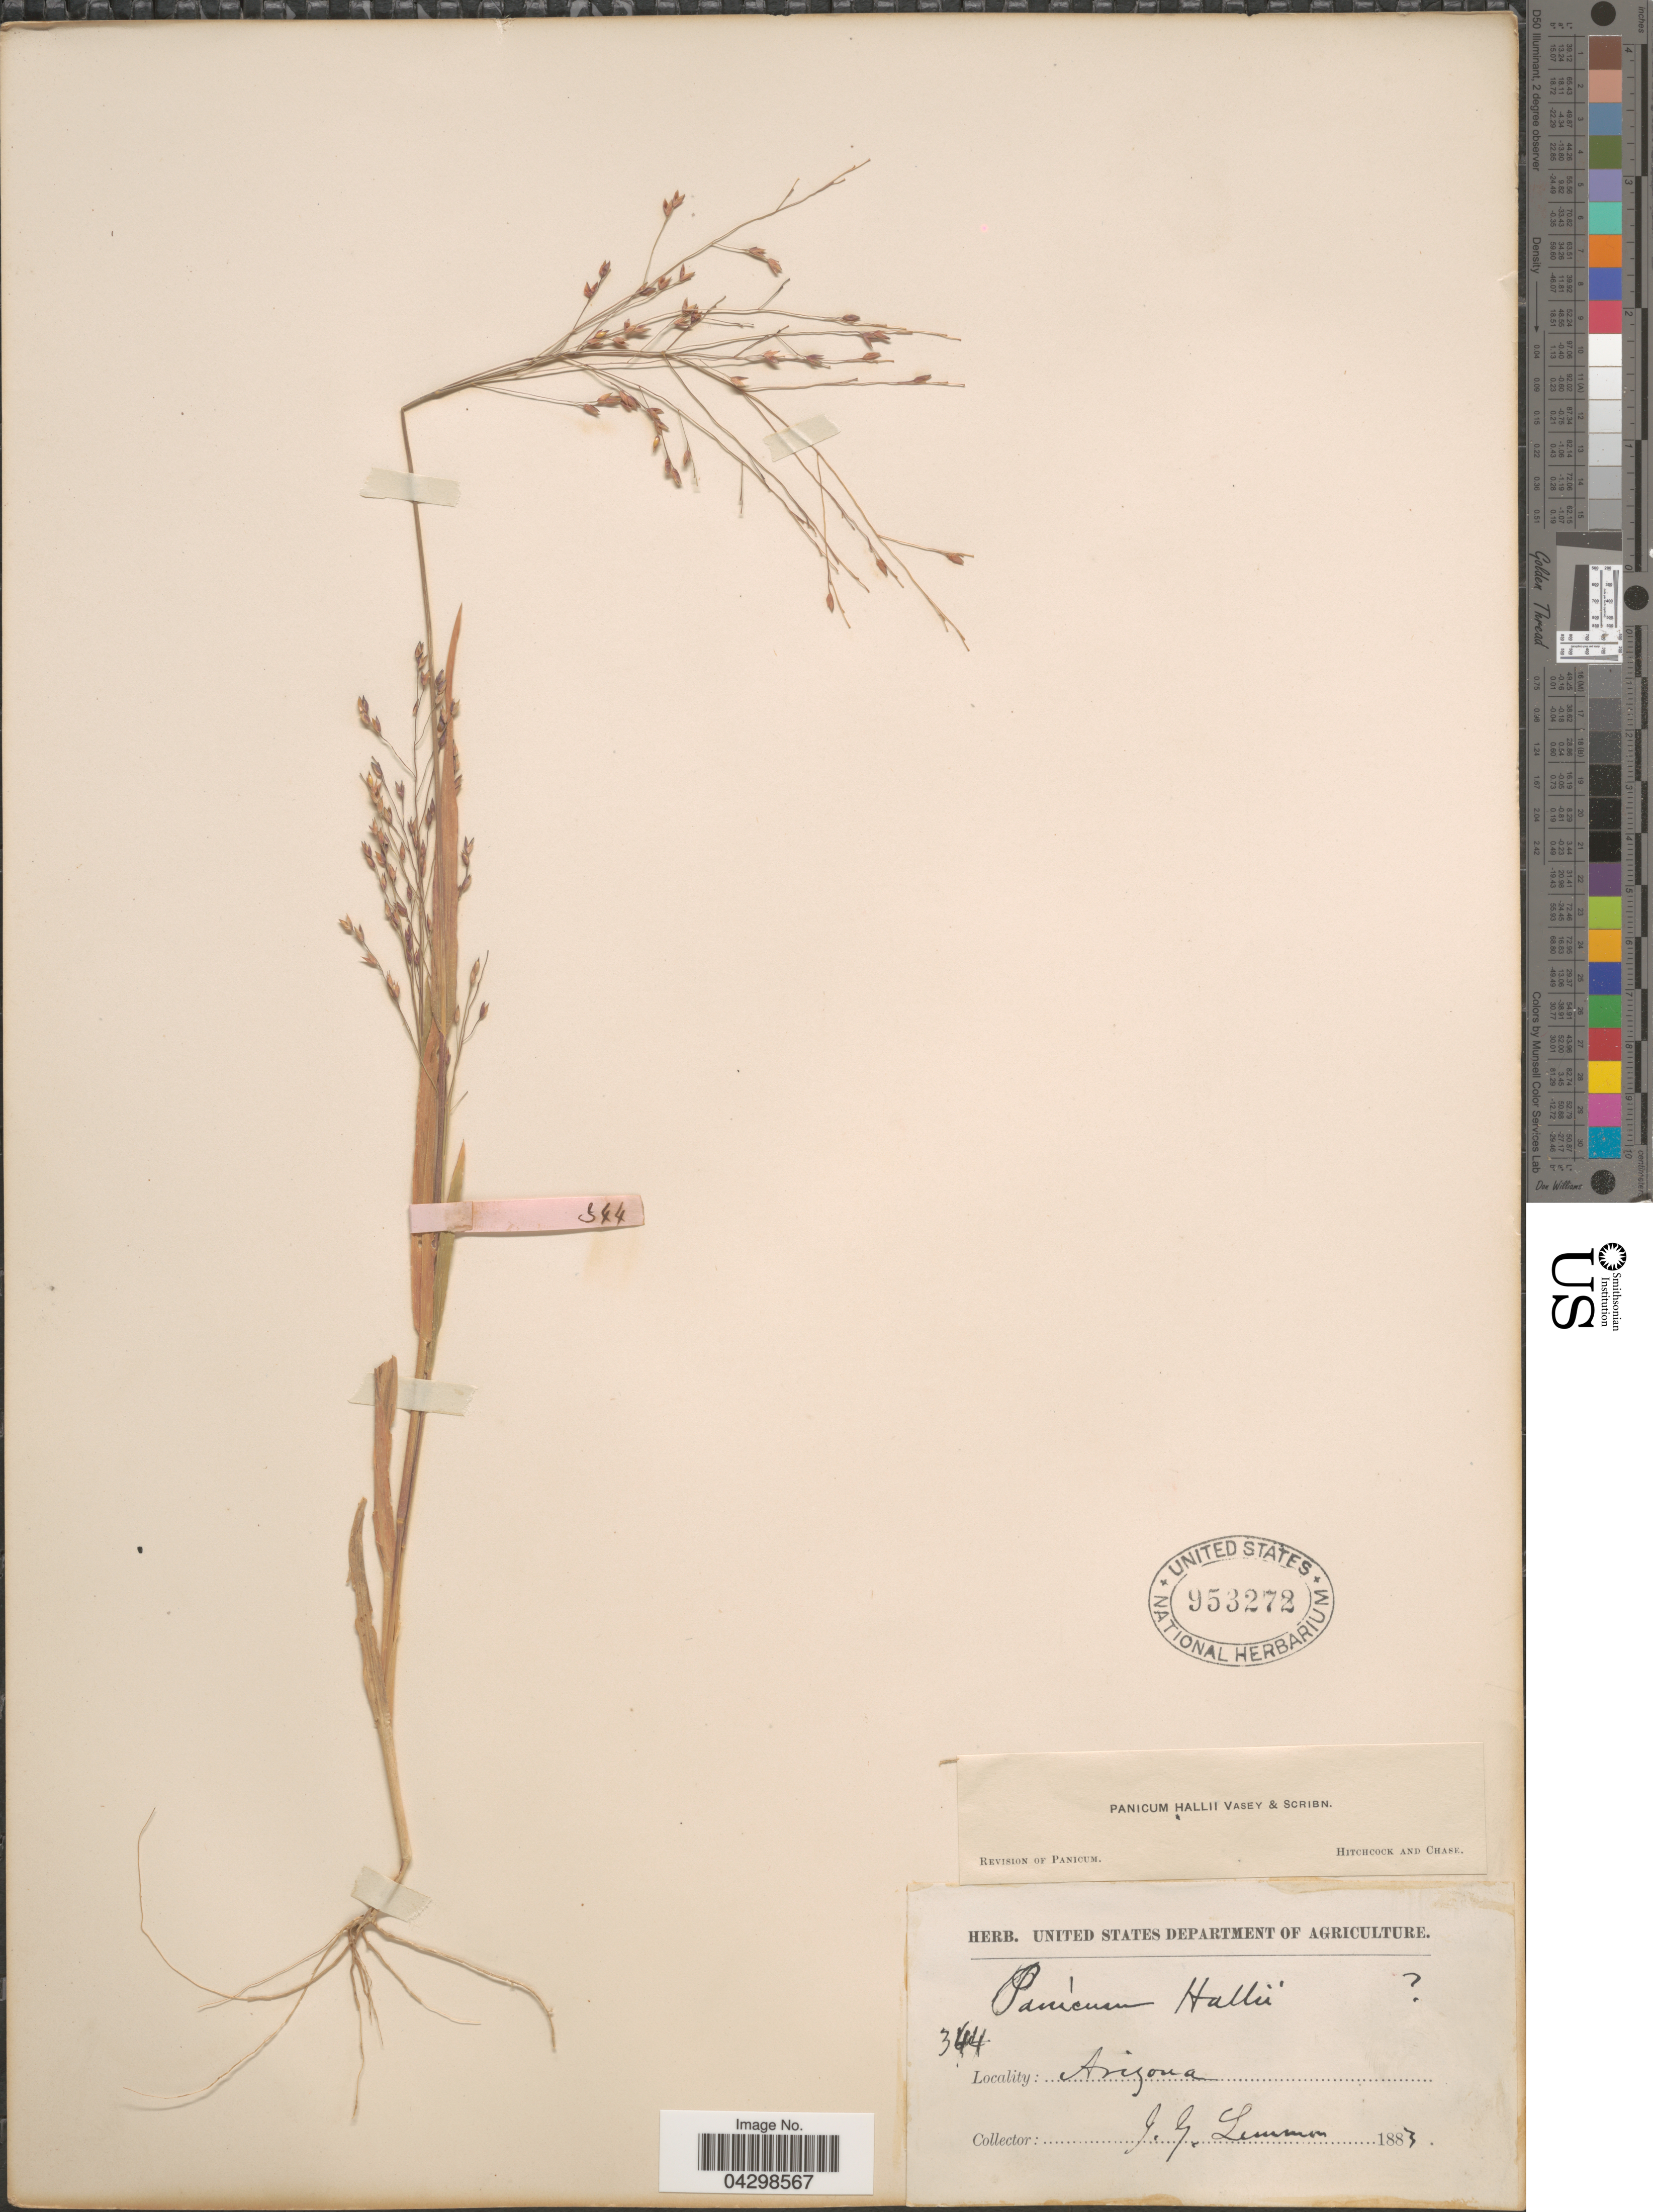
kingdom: Plantae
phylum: Tracheophyta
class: Liliopsida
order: Poales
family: Poaceae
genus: Panicum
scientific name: Panicum hallii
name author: Vasey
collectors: J. Lemmon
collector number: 344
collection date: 1883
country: United States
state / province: Arizona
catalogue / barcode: US 953272